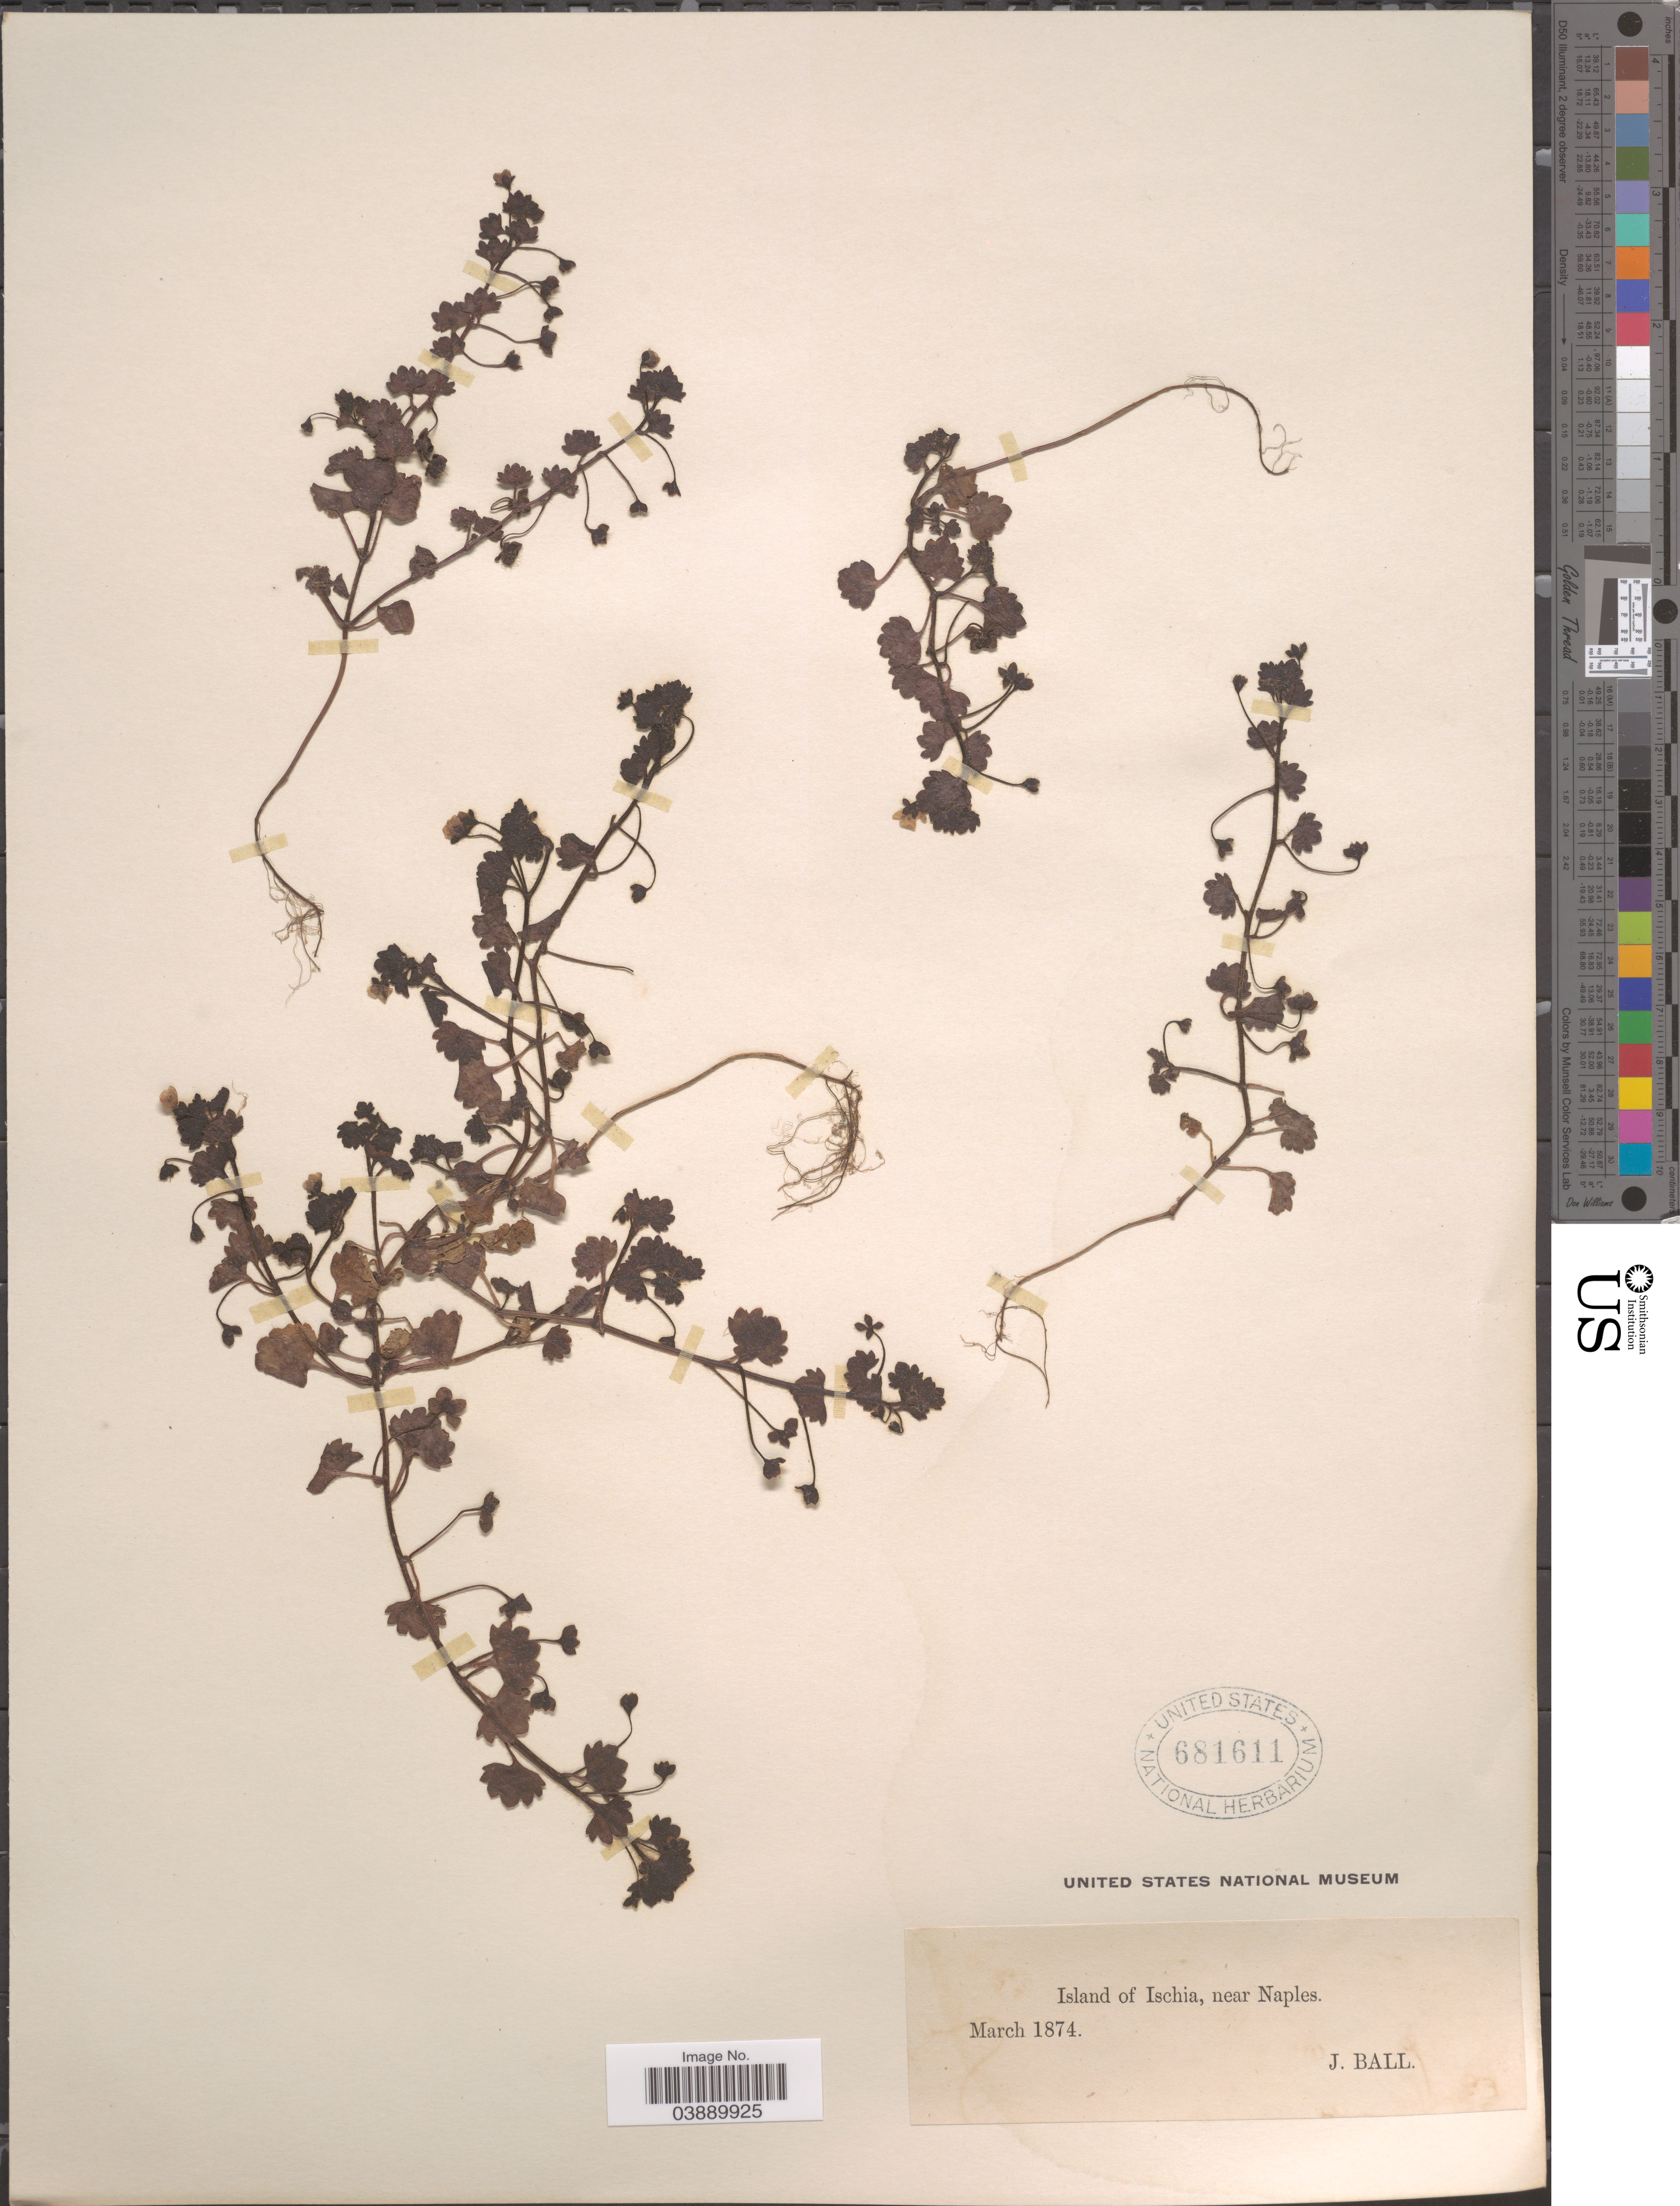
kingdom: Plantae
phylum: Tracheophyta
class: Magnoliopsida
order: Lamiales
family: Plantaginaceae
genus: Veronica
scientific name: Veronica cymbalaria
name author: M. Bodard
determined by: Albach, Dirk C.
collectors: J. Ball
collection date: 1874-03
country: Italy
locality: Island of Ischia, near Naples.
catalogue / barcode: US 681611